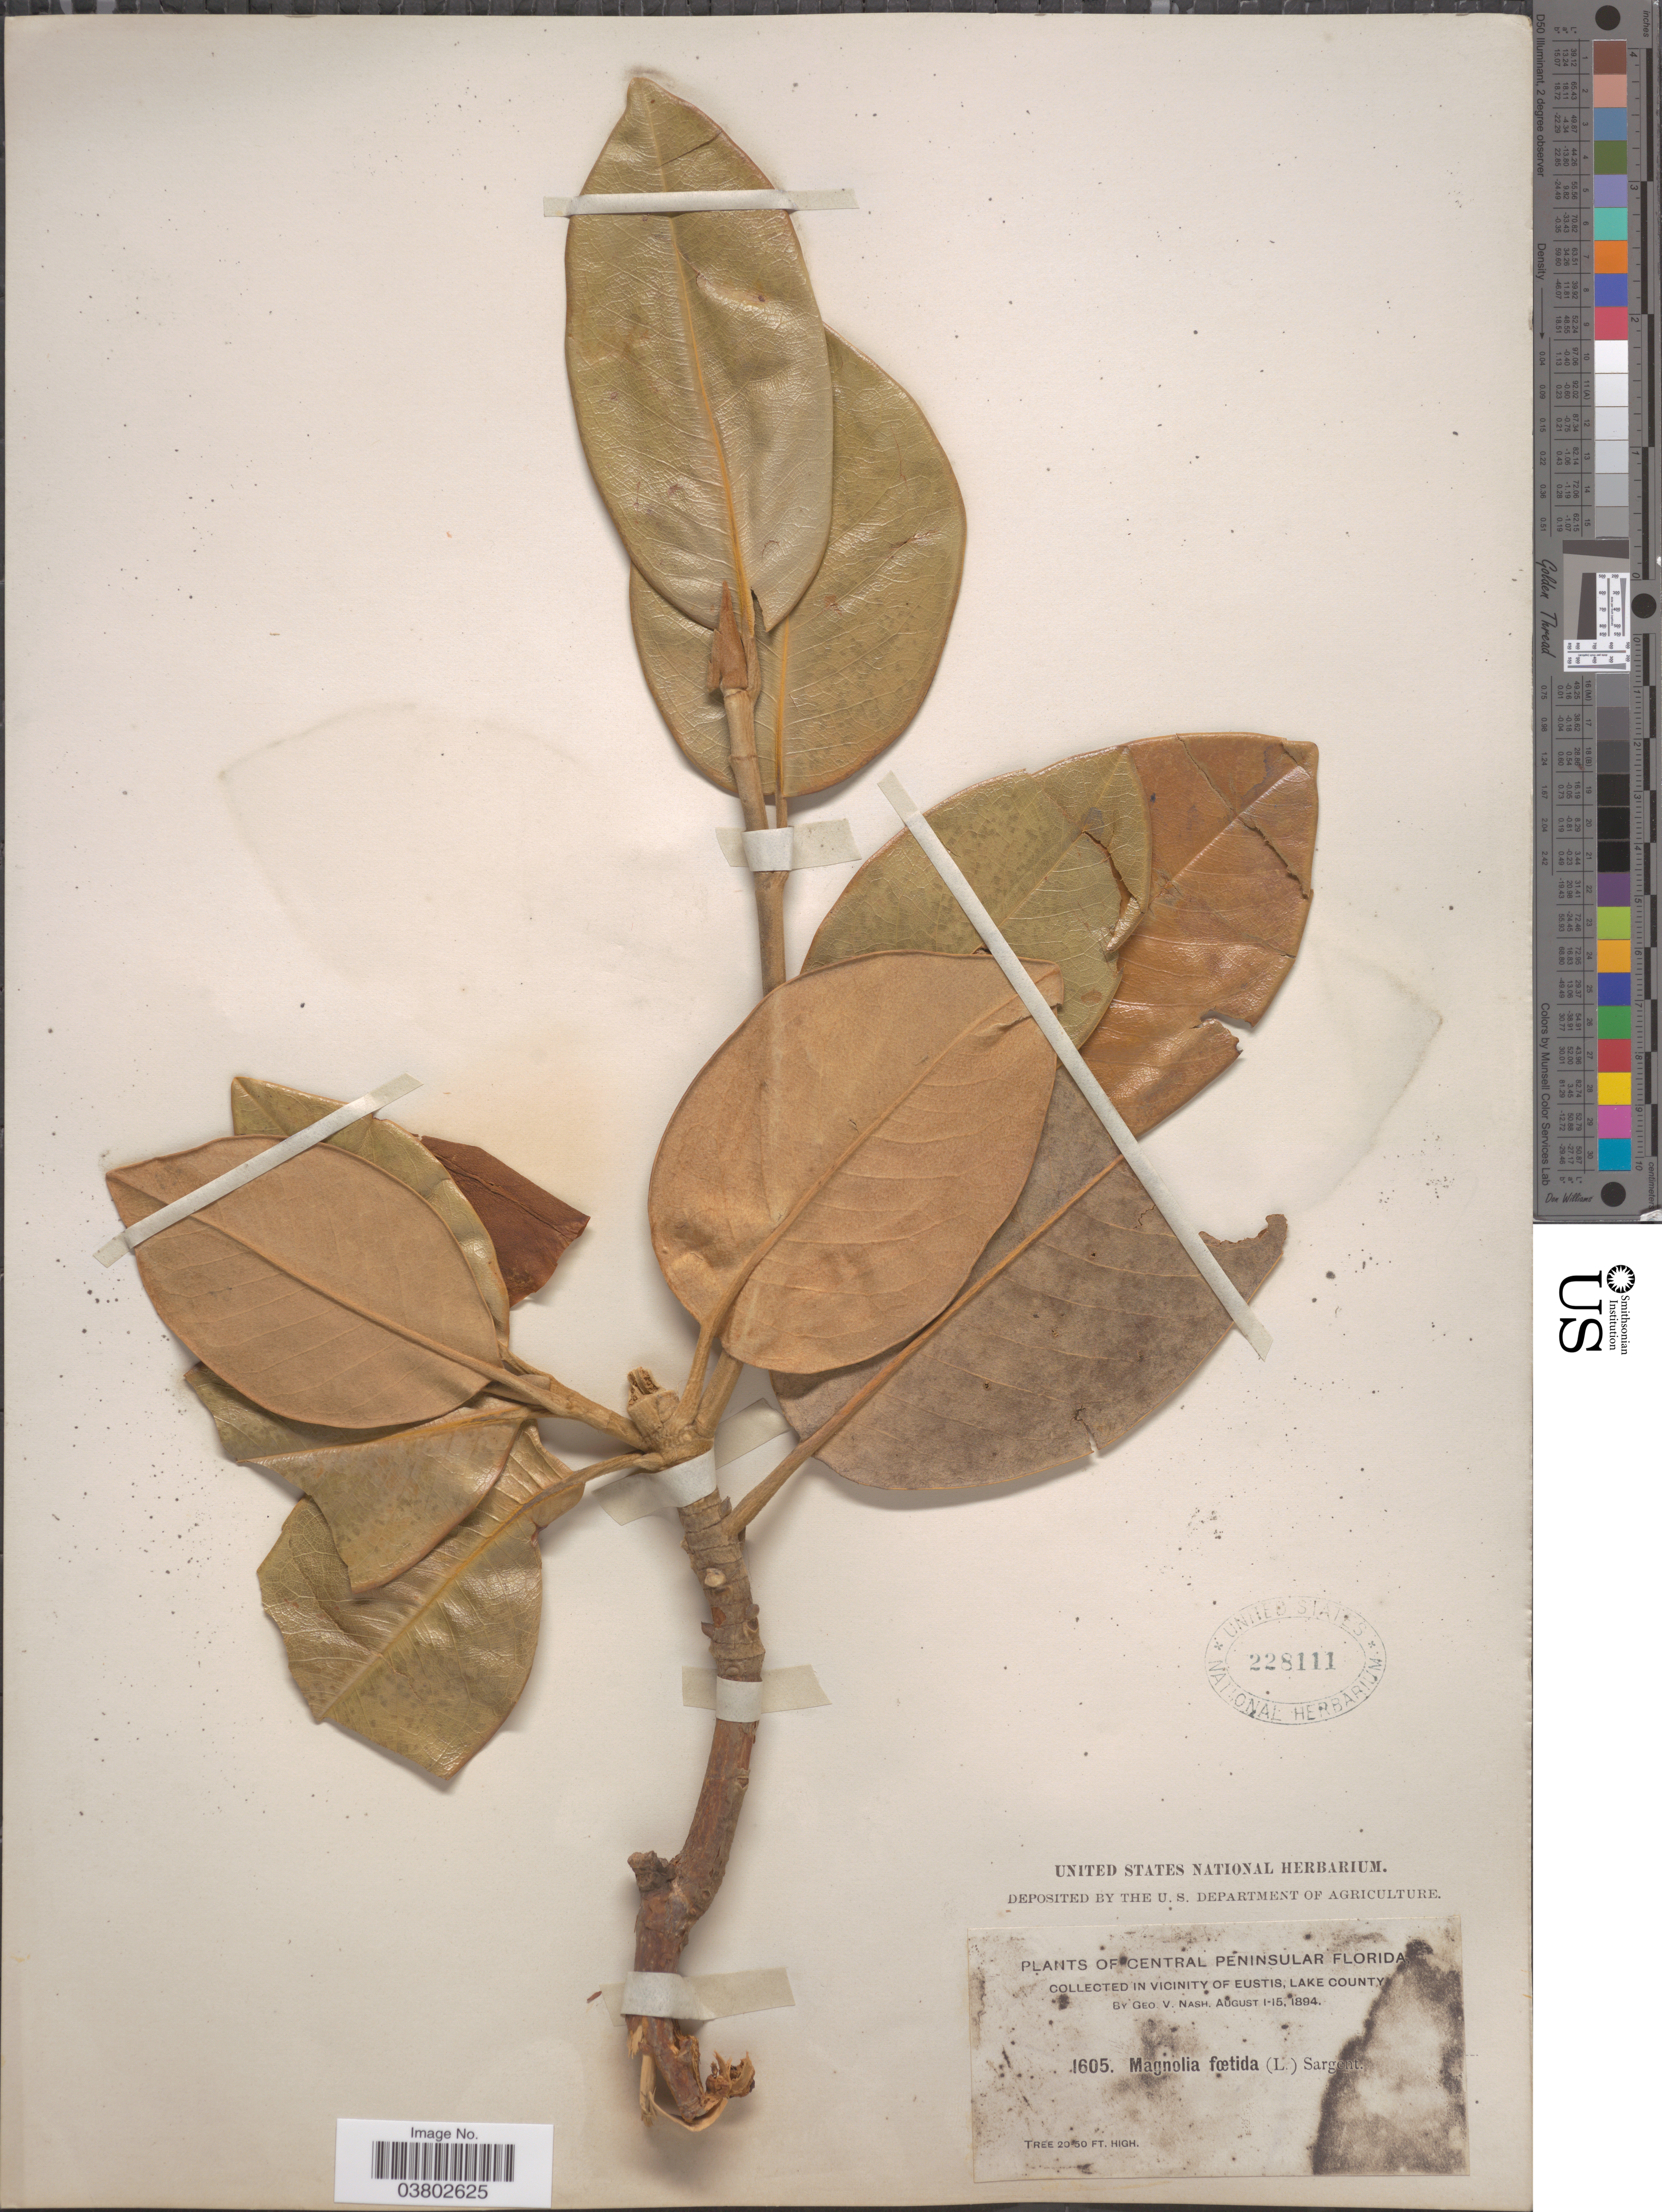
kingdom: Plantae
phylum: Tracheophyta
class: Magnoliopsida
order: Magnoliales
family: Magnoliaceae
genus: Magnolia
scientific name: Magnolia grandiflora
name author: L.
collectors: G. V. Nash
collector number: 1605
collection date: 1894-08-01/1894-08-15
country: United States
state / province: Florida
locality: Central Peninsular Florida. In Vicinity of Eustis, Lake County.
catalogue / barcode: US 228111